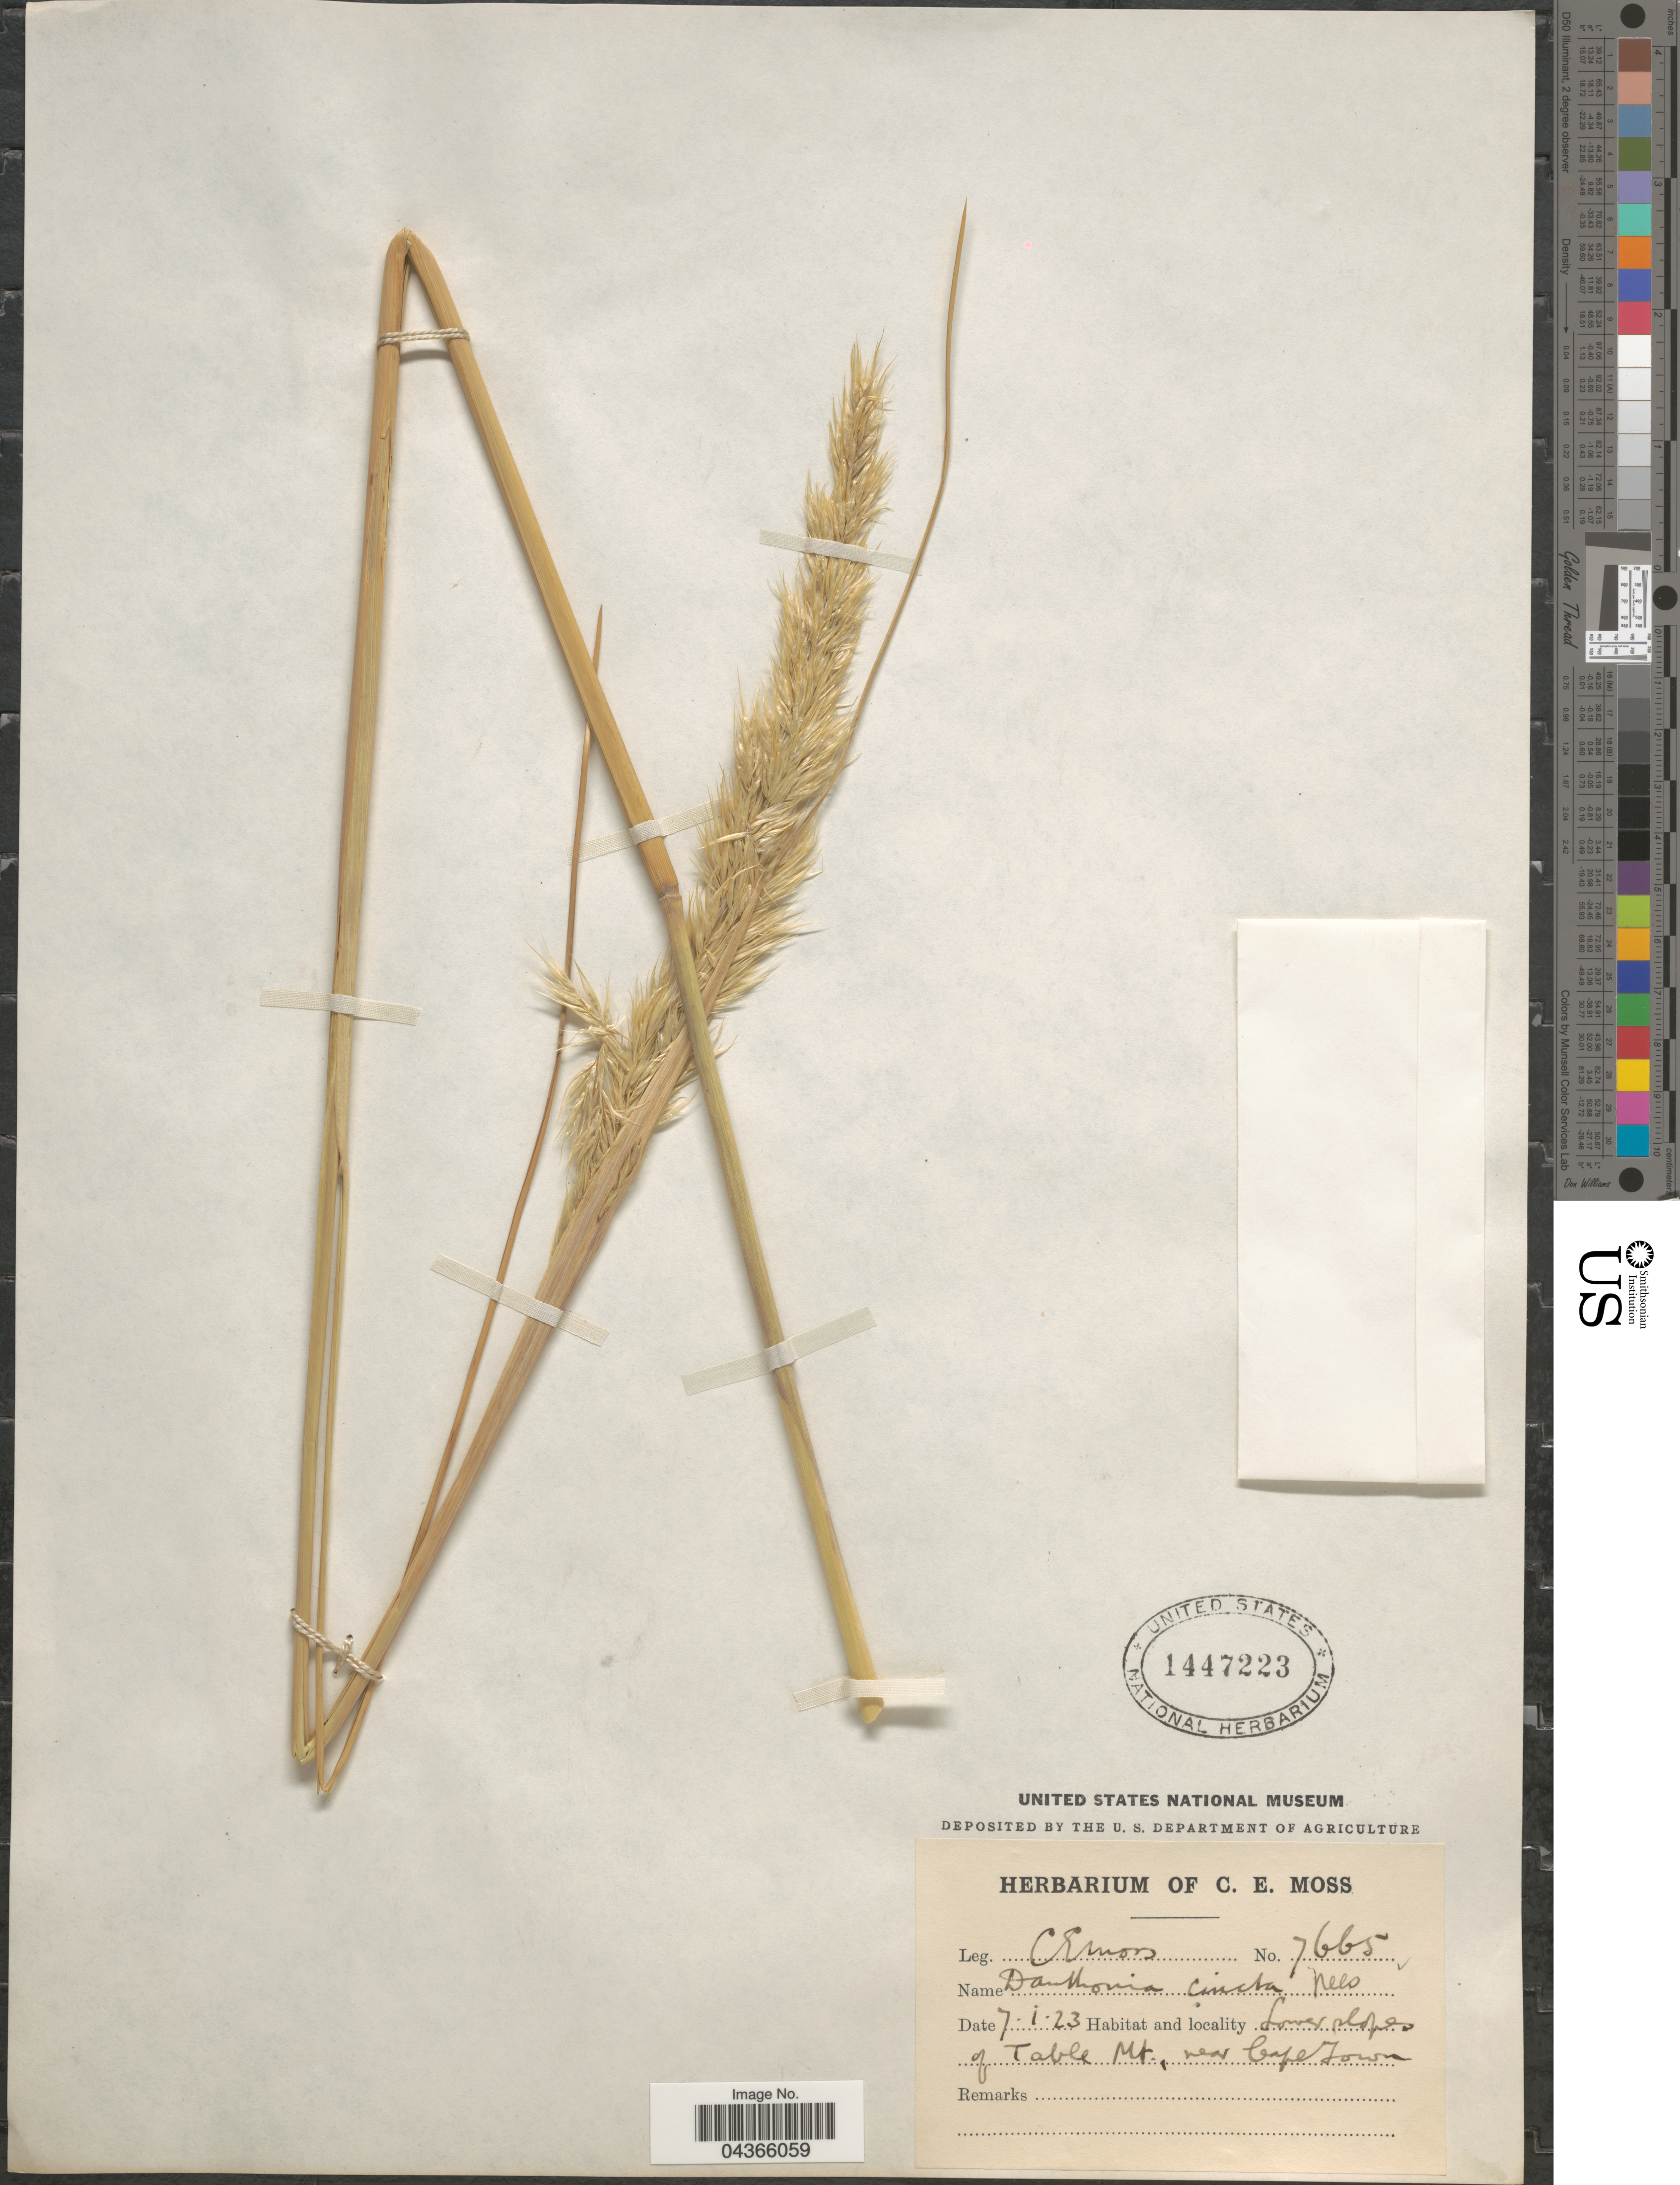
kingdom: Plantae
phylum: Tracheophyta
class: Liliopsida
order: Poales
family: Poaceae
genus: Ellisochloa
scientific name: Ellisochloa papposa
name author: (Nees) P.M. Peterson & N.P. Barker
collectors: C. E. Moss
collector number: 7665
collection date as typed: Transcribed d/m/y: 7/1/23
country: South Africa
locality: Lower slopes of Table Mt., near Cape Town.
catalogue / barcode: US 1447223